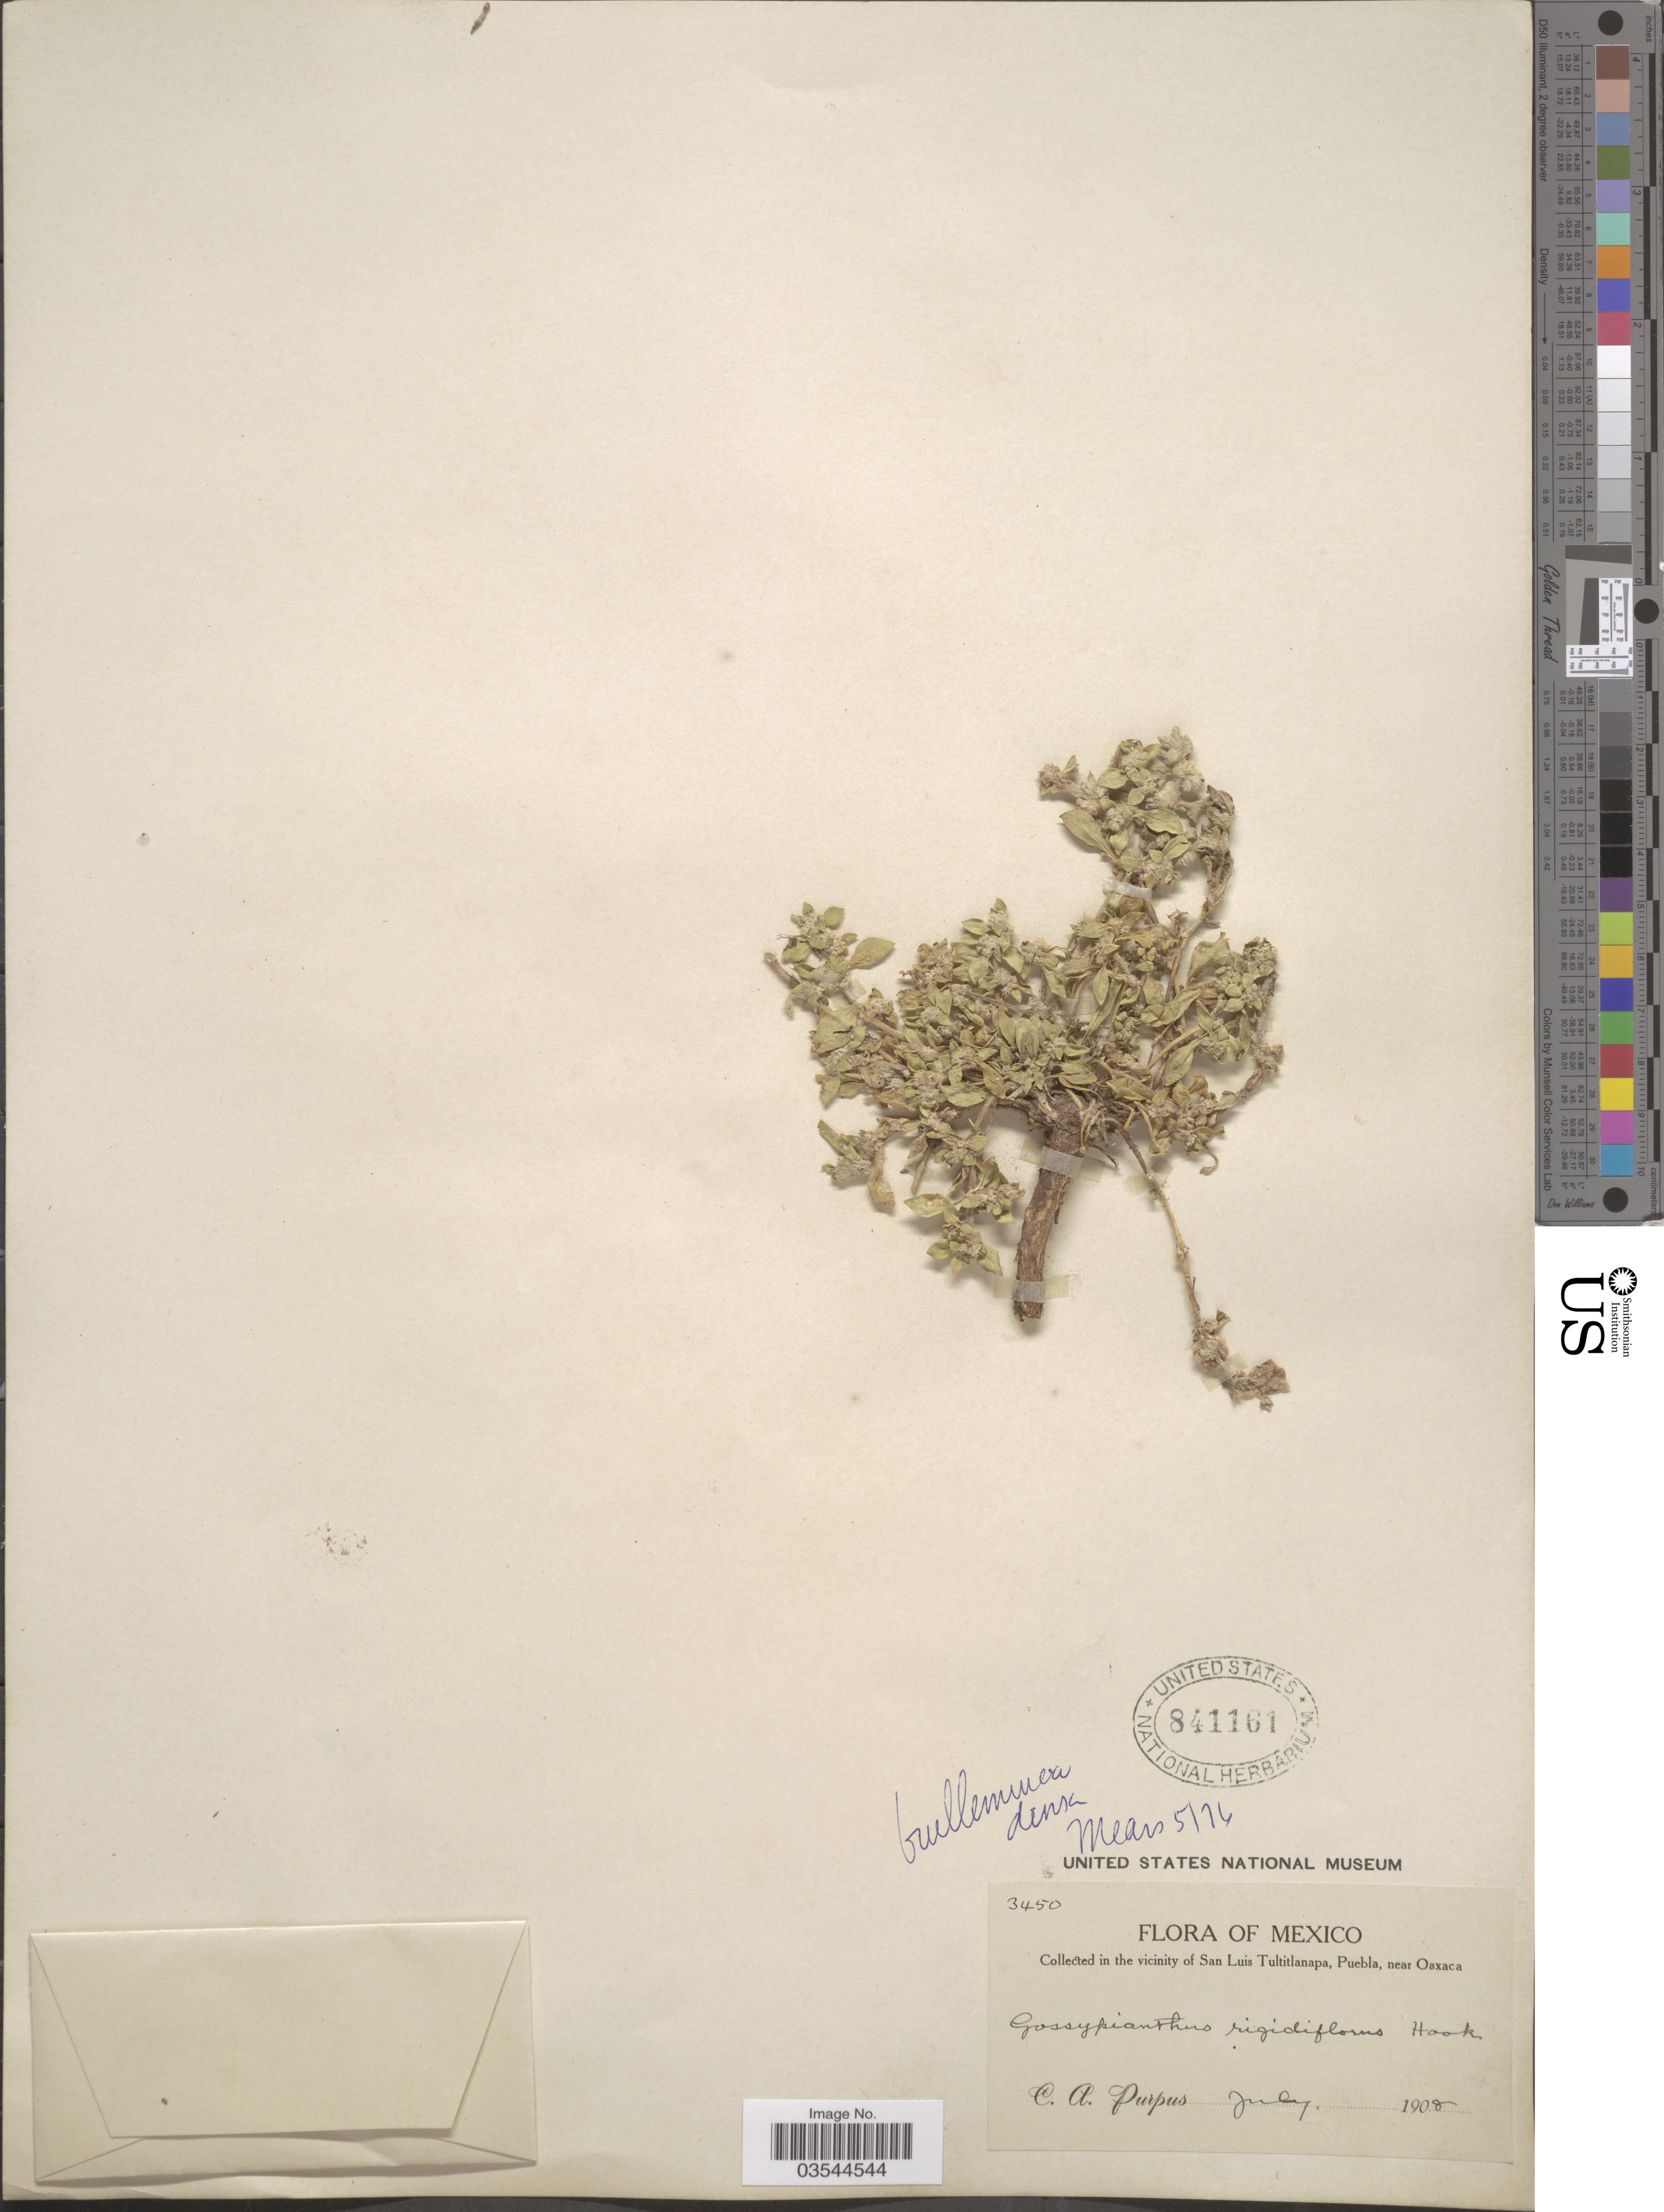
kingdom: Plantae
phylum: Tracheophyta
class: Magnoliopsida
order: Caryophyllales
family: Amaranthaceae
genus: Guilleminea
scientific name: Guilleminea densa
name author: (Humb. & Bonpl. ex Schult.) Moq.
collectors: C. A. Purpus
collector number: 3450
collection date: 1908-07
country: Mexico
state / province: Puebla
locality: Vicinity of San Luis Tultitlanapa, Puebla, near Oaxaca.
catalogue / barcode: US 841161